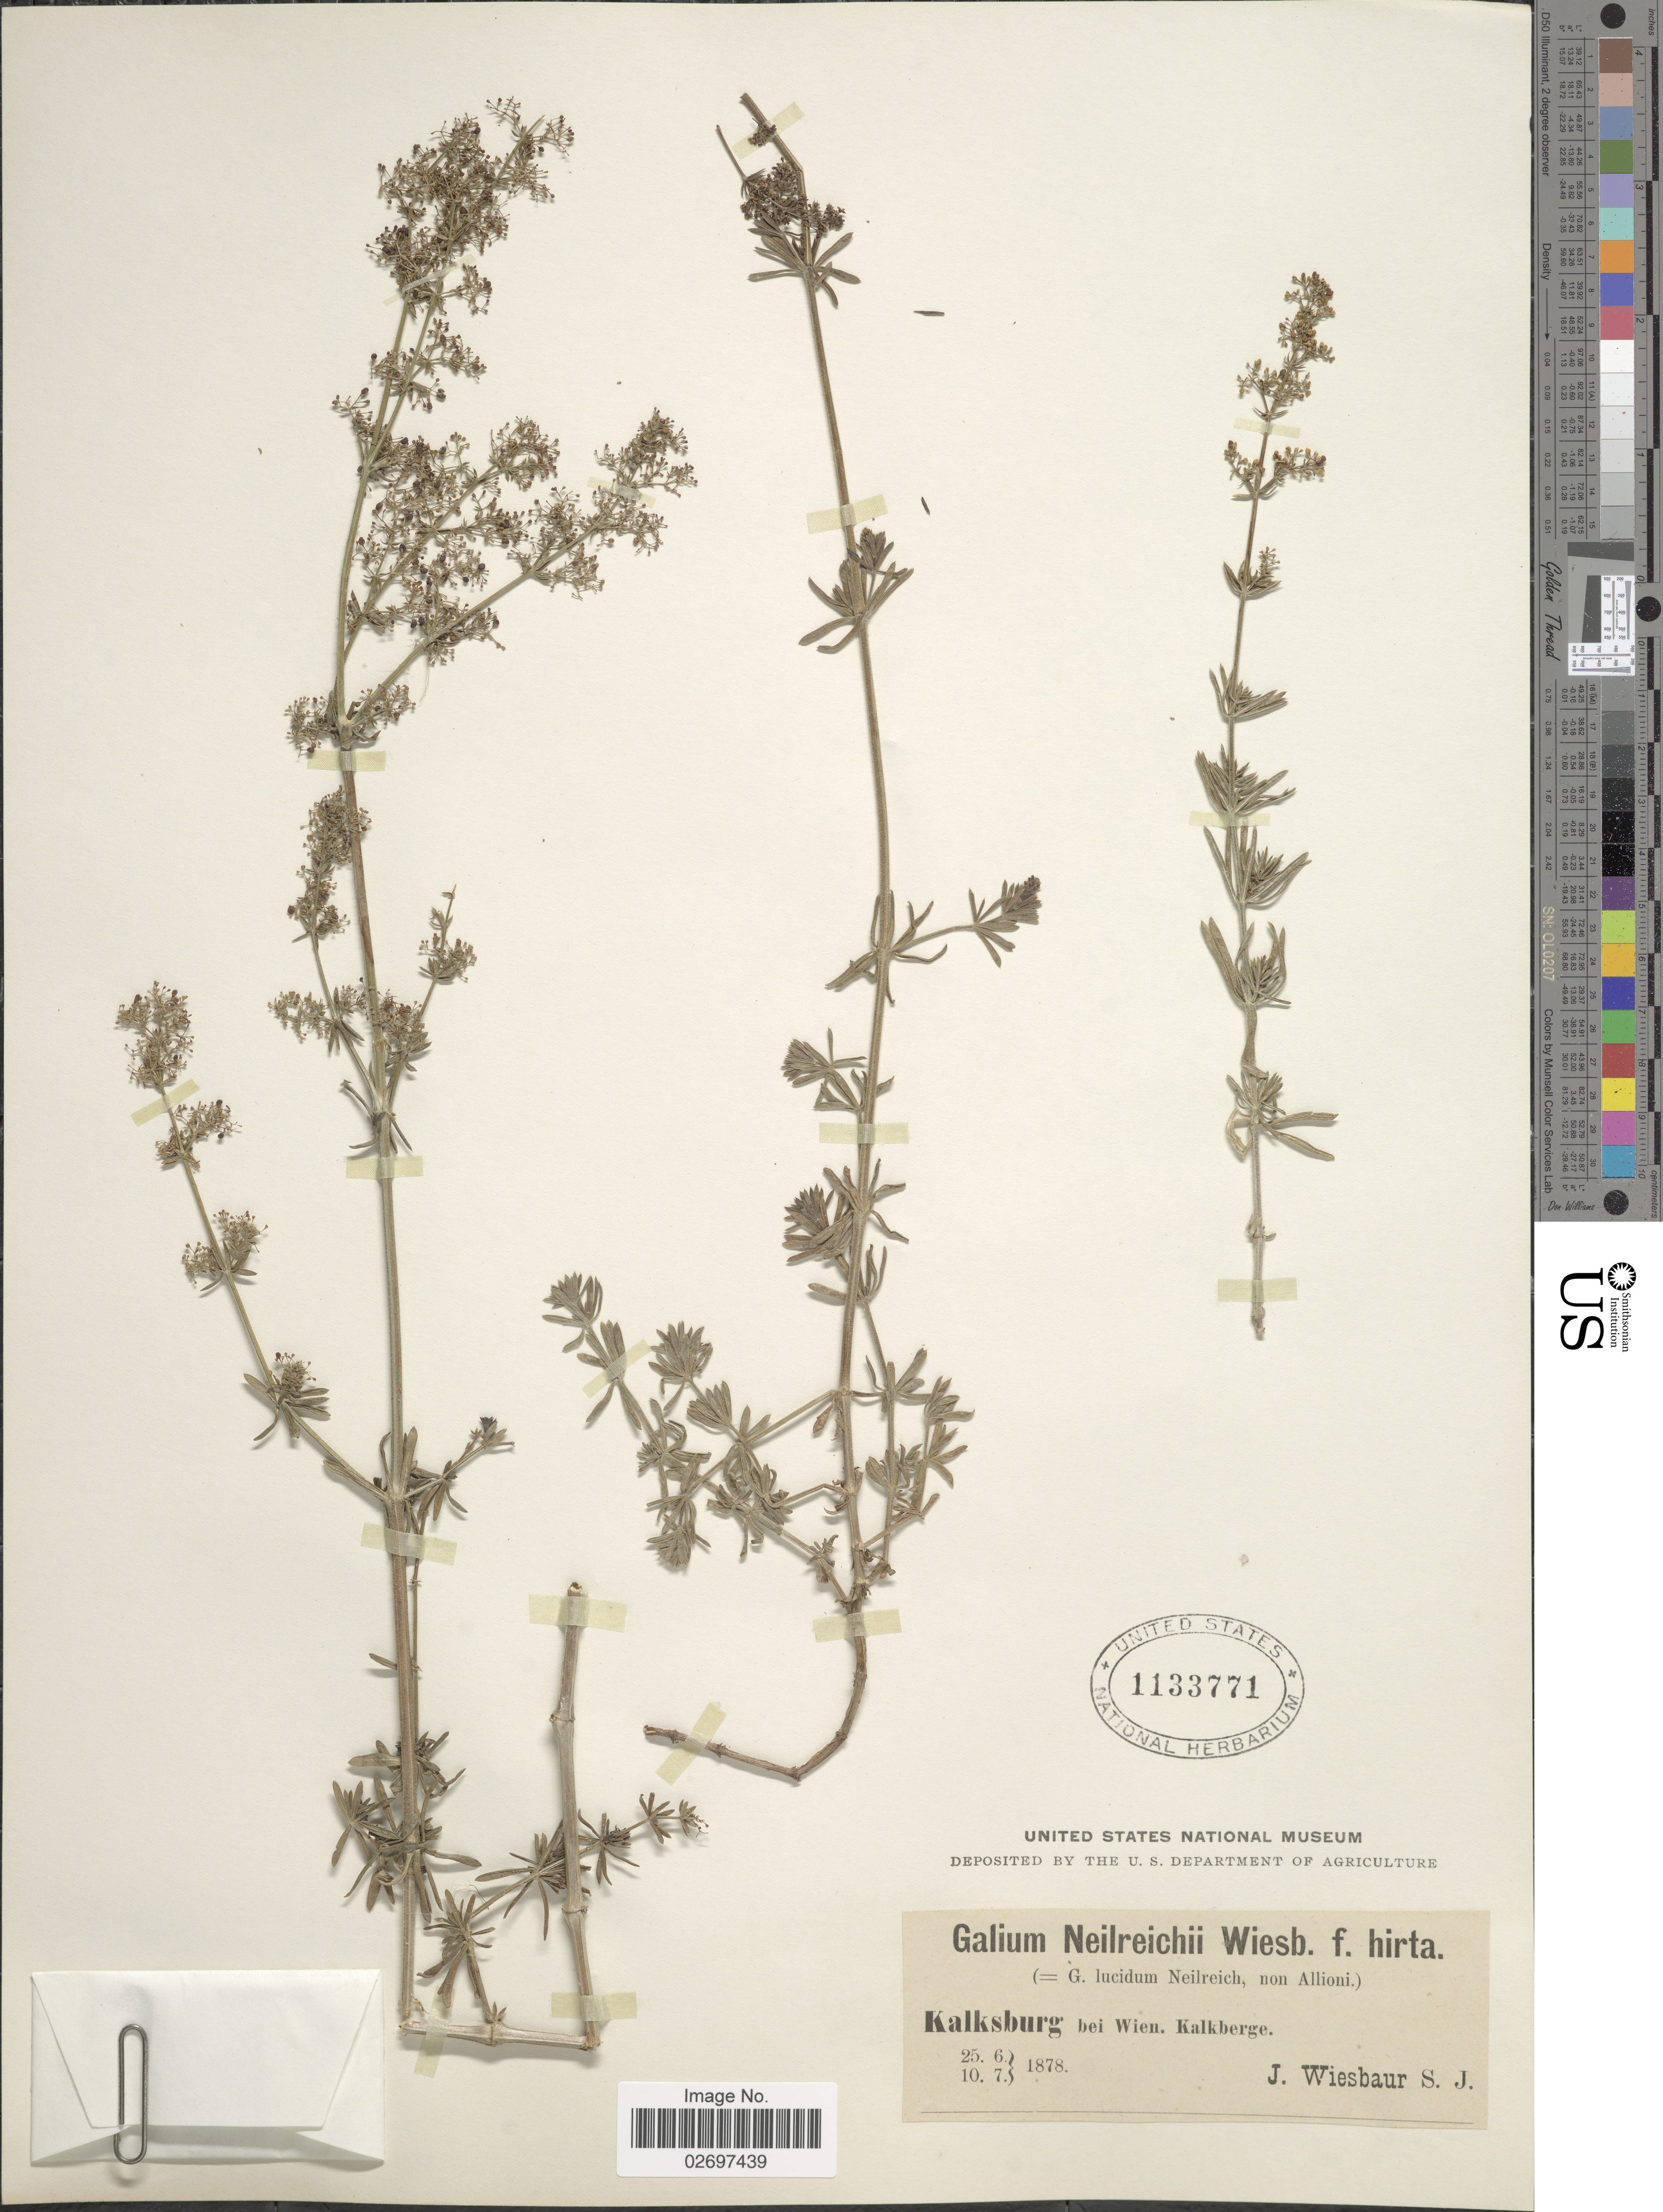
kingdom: Plantae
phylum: Tracheophyta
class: Magnoliopsida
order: Gentianales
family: Rubiaceae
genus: Galium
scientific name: Galium neilreichii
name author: (Beck) F. Herm.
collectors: J. B. Wiesbaur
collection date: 1878-06-25/1878-07-10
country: Austria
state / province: Wien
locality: Kalksburg bei Wien. Kalkberge.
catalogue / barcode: US 1133771